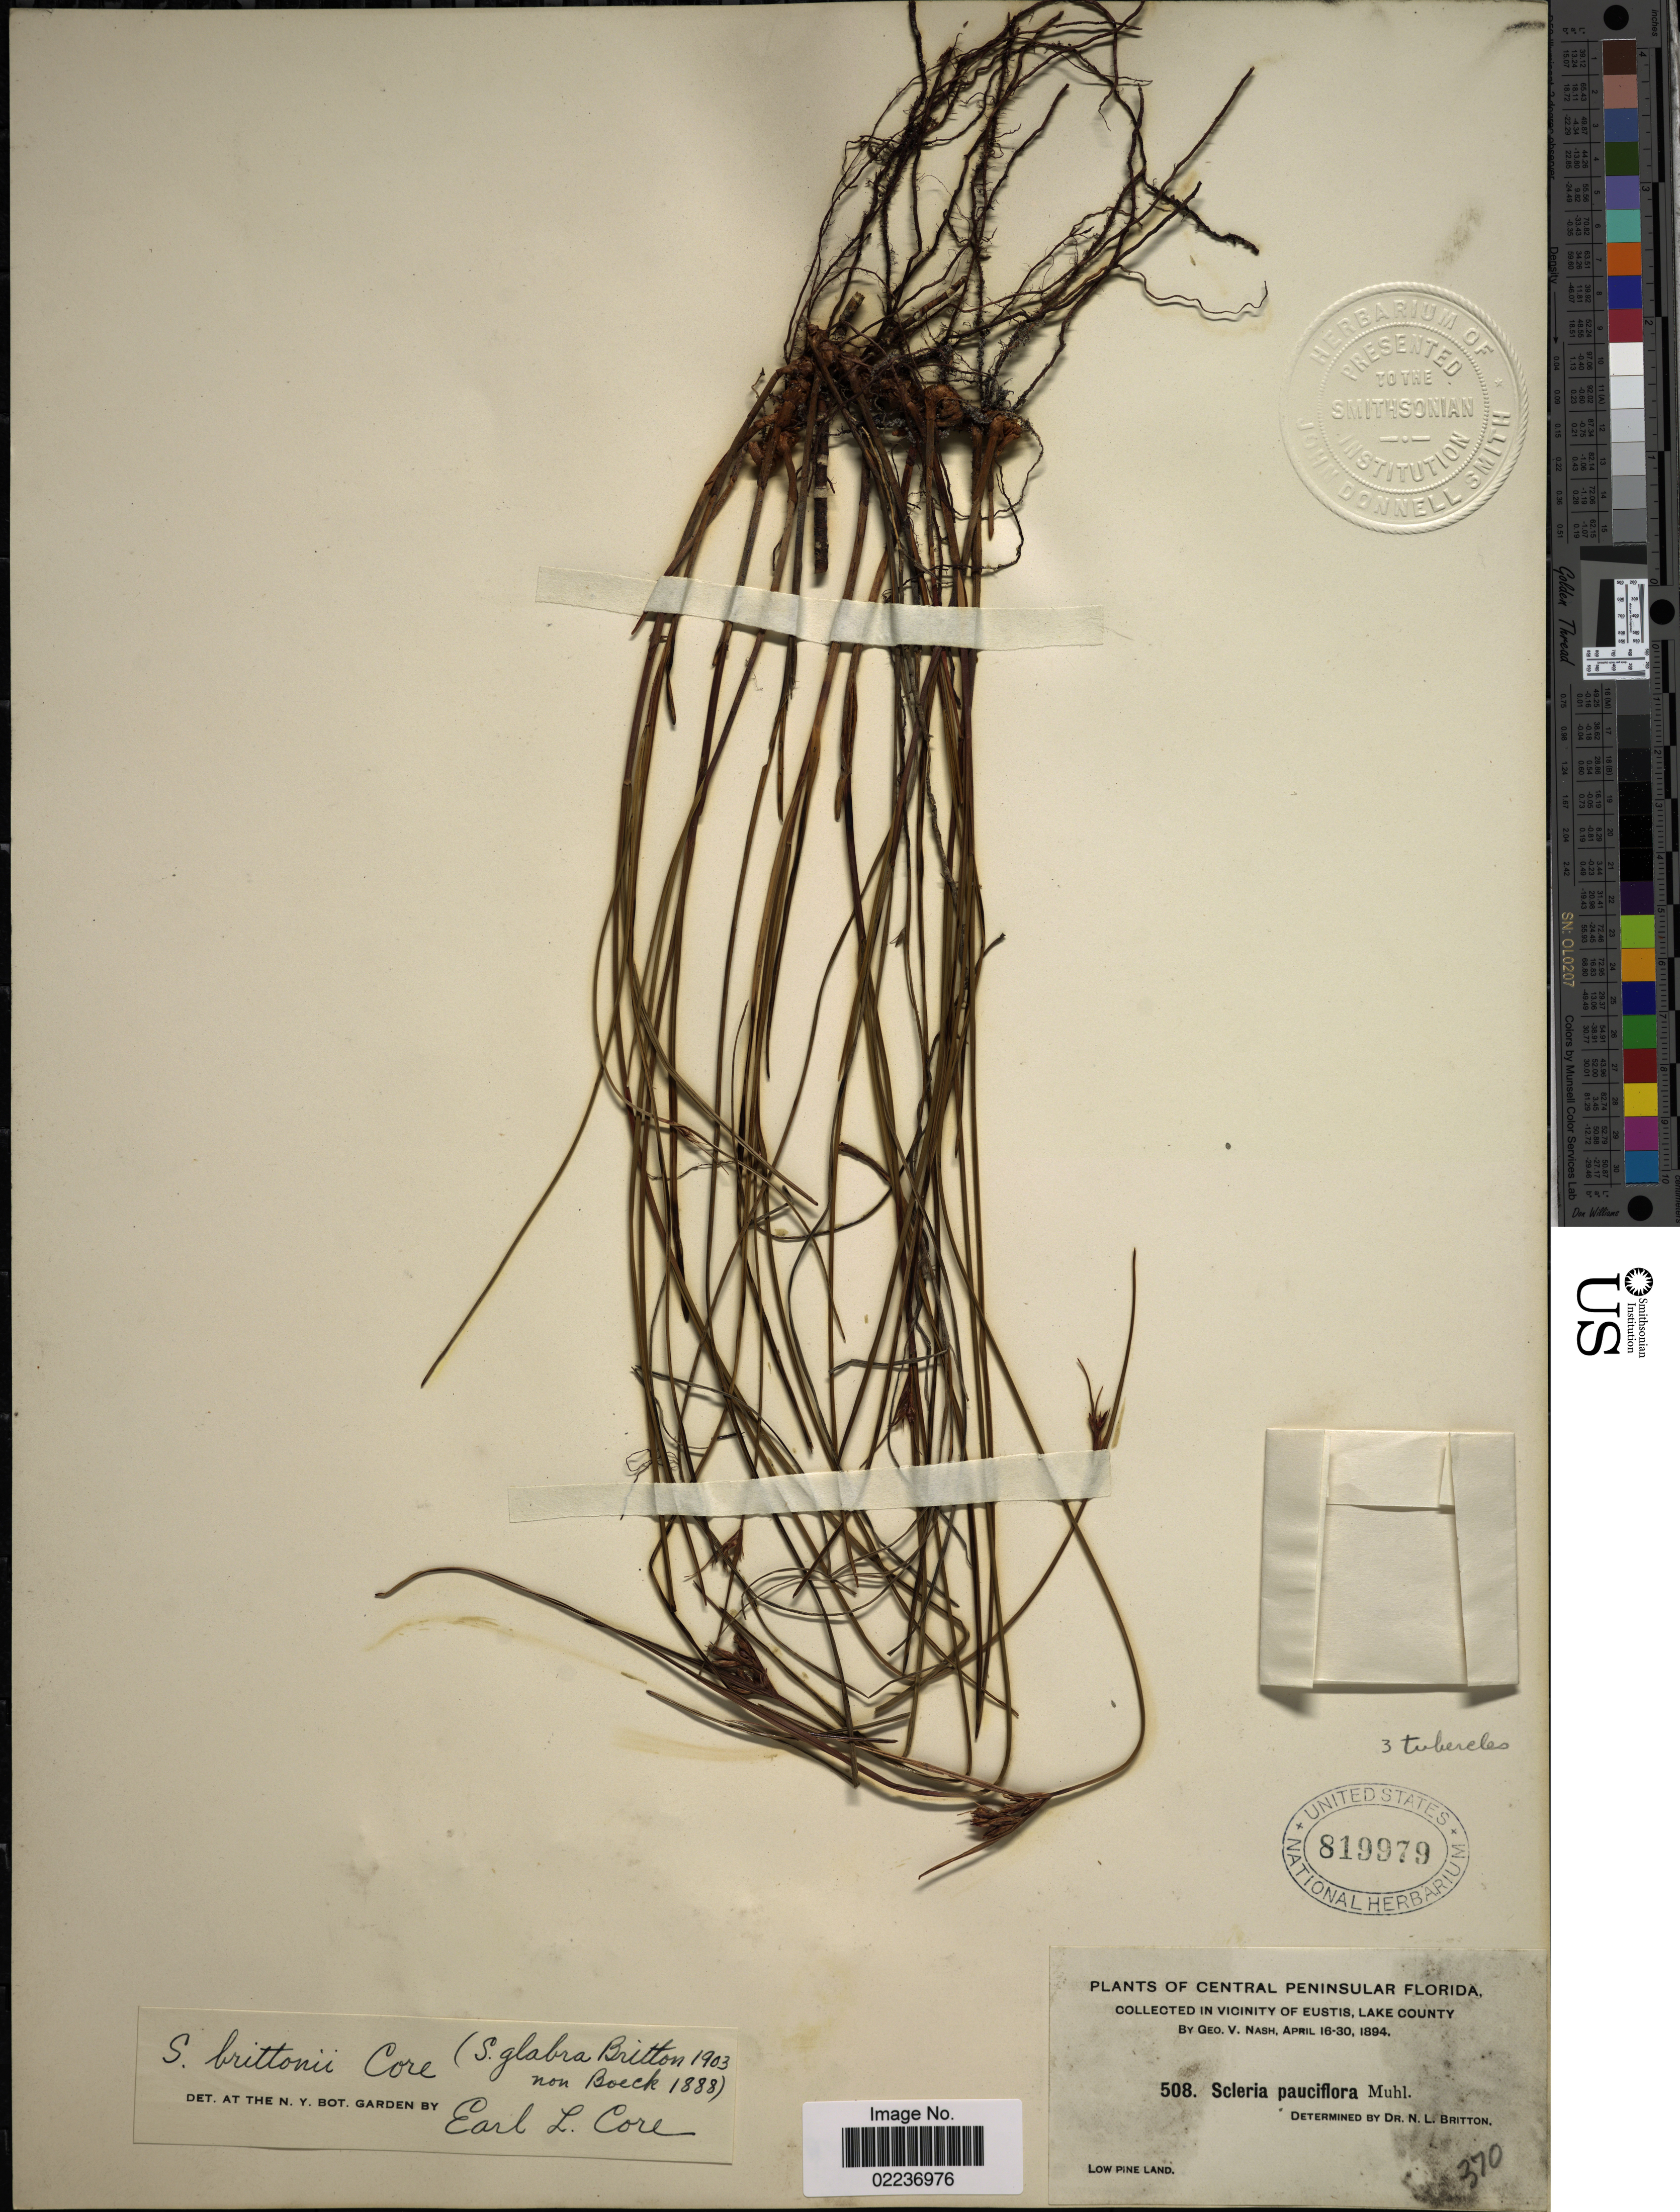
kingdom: Plantae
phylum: Tracheophyta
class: Liliopsida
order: Poales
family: Cyperaceae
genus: Scleria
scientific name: Scleria brittonii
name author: Core ex Small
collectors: G. V. Nash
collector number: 508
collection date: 1894-04-16/1894-04-30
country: United States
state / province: Florida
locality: Central Peninsular Florida, vicinity of Eustis, Lake County, low pine land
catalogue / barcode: US 819979